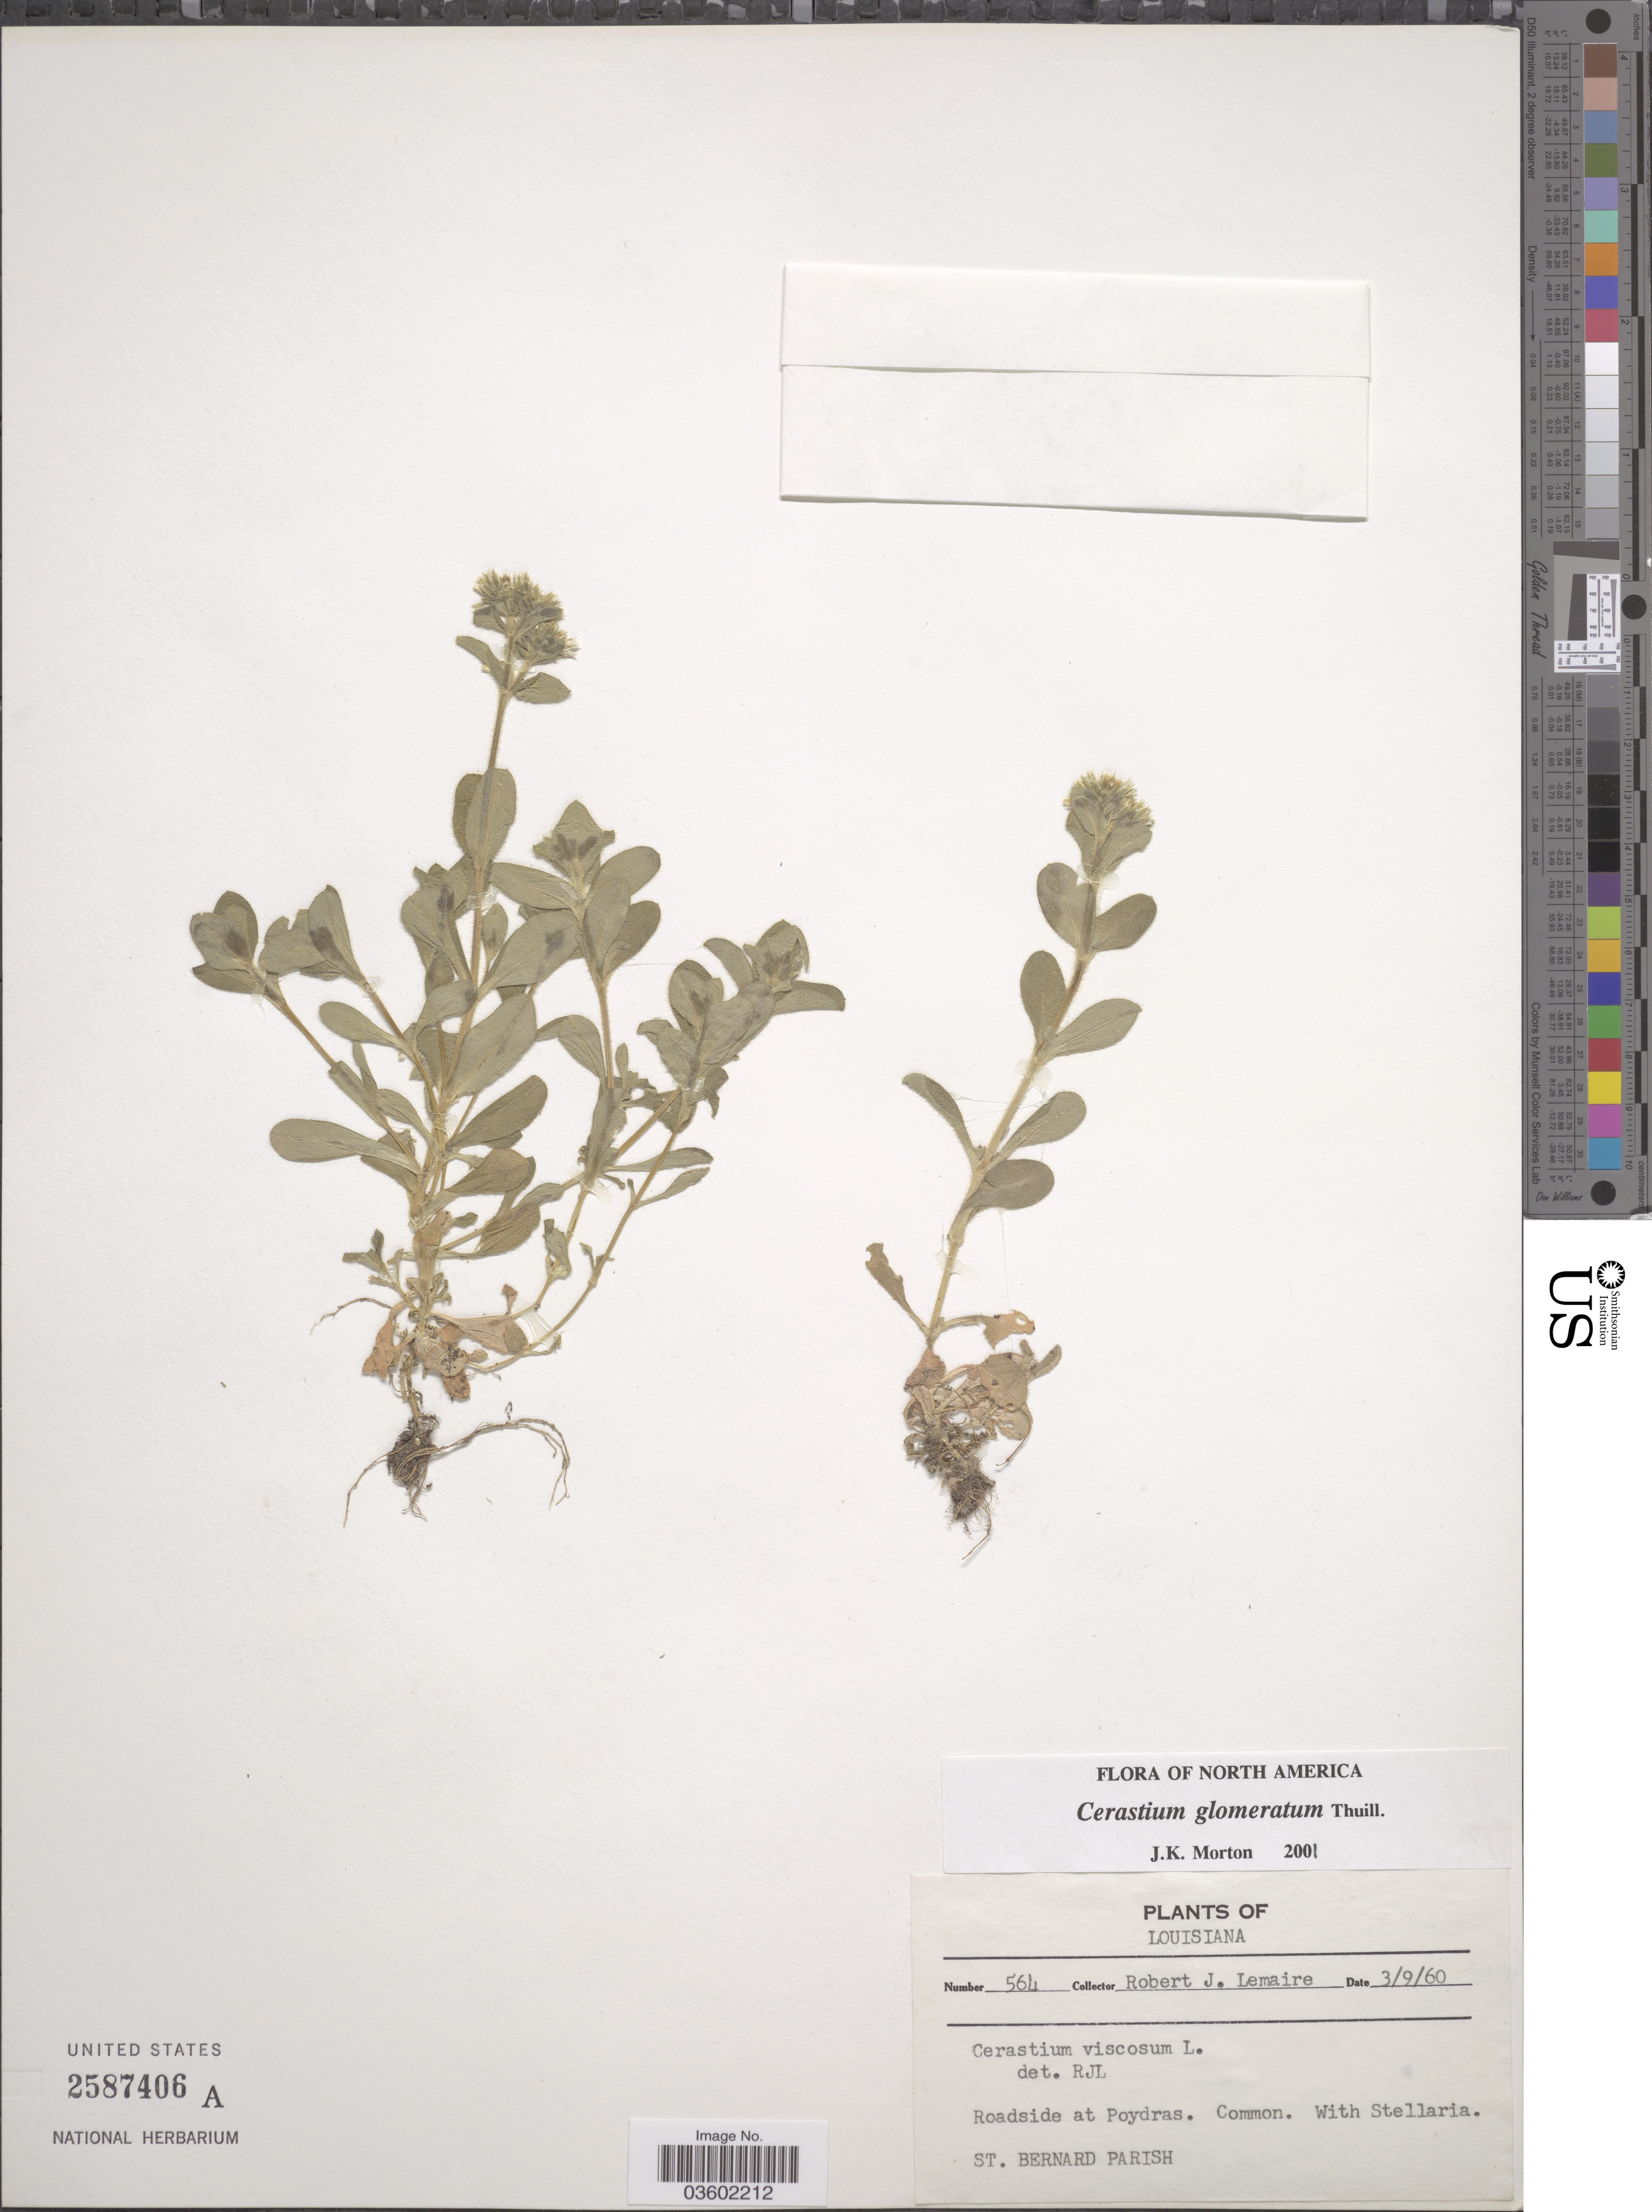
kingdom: Plantae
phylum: Tracheophyta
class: Magnoliopsida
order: Caryophyllales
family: Caryophyllaceae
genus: Cerastium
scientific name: Cerastium viscosum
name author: L.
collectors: R. J. Lemaire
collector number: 564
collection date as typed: Transcribed d/m/y: 9/3/60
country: United States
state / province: Louisiana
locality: Roadside at Poydras. St. Bernard Parish.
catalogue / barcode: US 2587406A